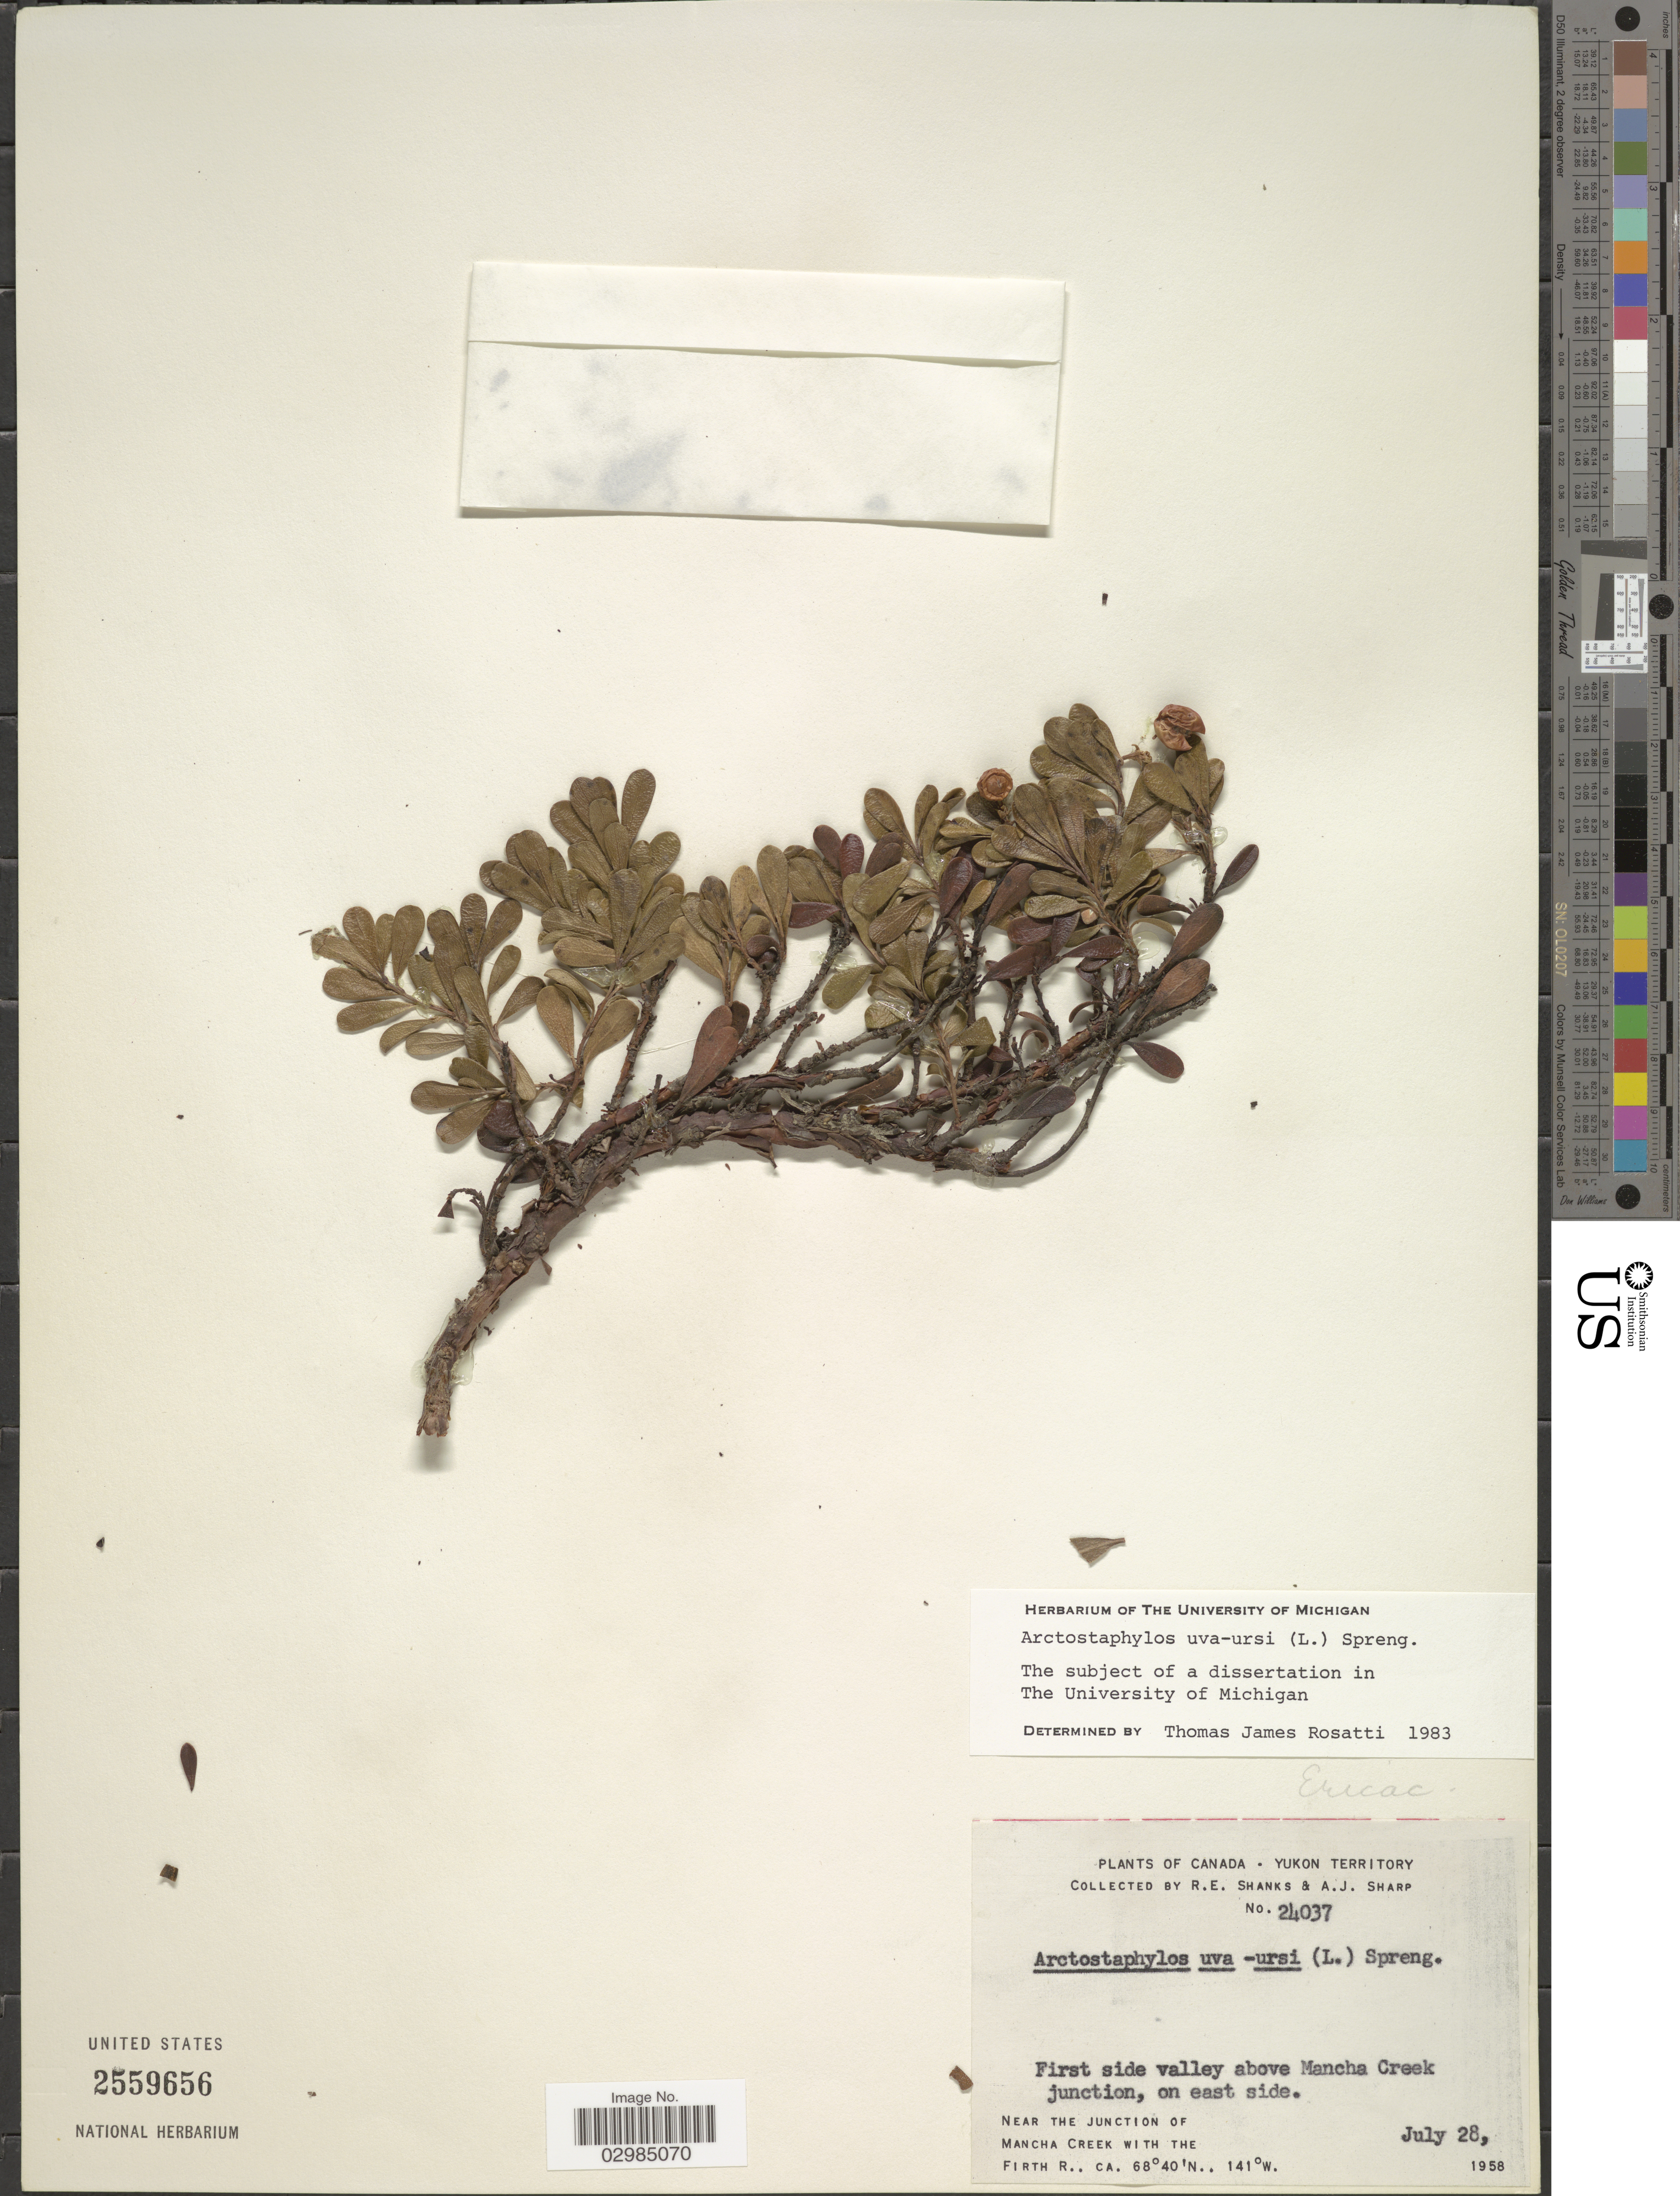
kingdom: Plantae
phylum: Tracheophyta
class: Magnoliopsida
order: Ericales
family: Ericaceae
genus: Arctostaphylos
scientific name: Arctostaphylos uva-ursi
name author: (L.) Spreng.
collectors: R. Shanks & A. J. Sharp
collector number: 24037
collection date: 1958-07-28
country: Canada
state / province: Yukon Territory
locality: First side valley above Mancha Creek junction, on east side. Near the junction of Mancha Creek with the Firth R..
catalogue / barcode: US 2559656